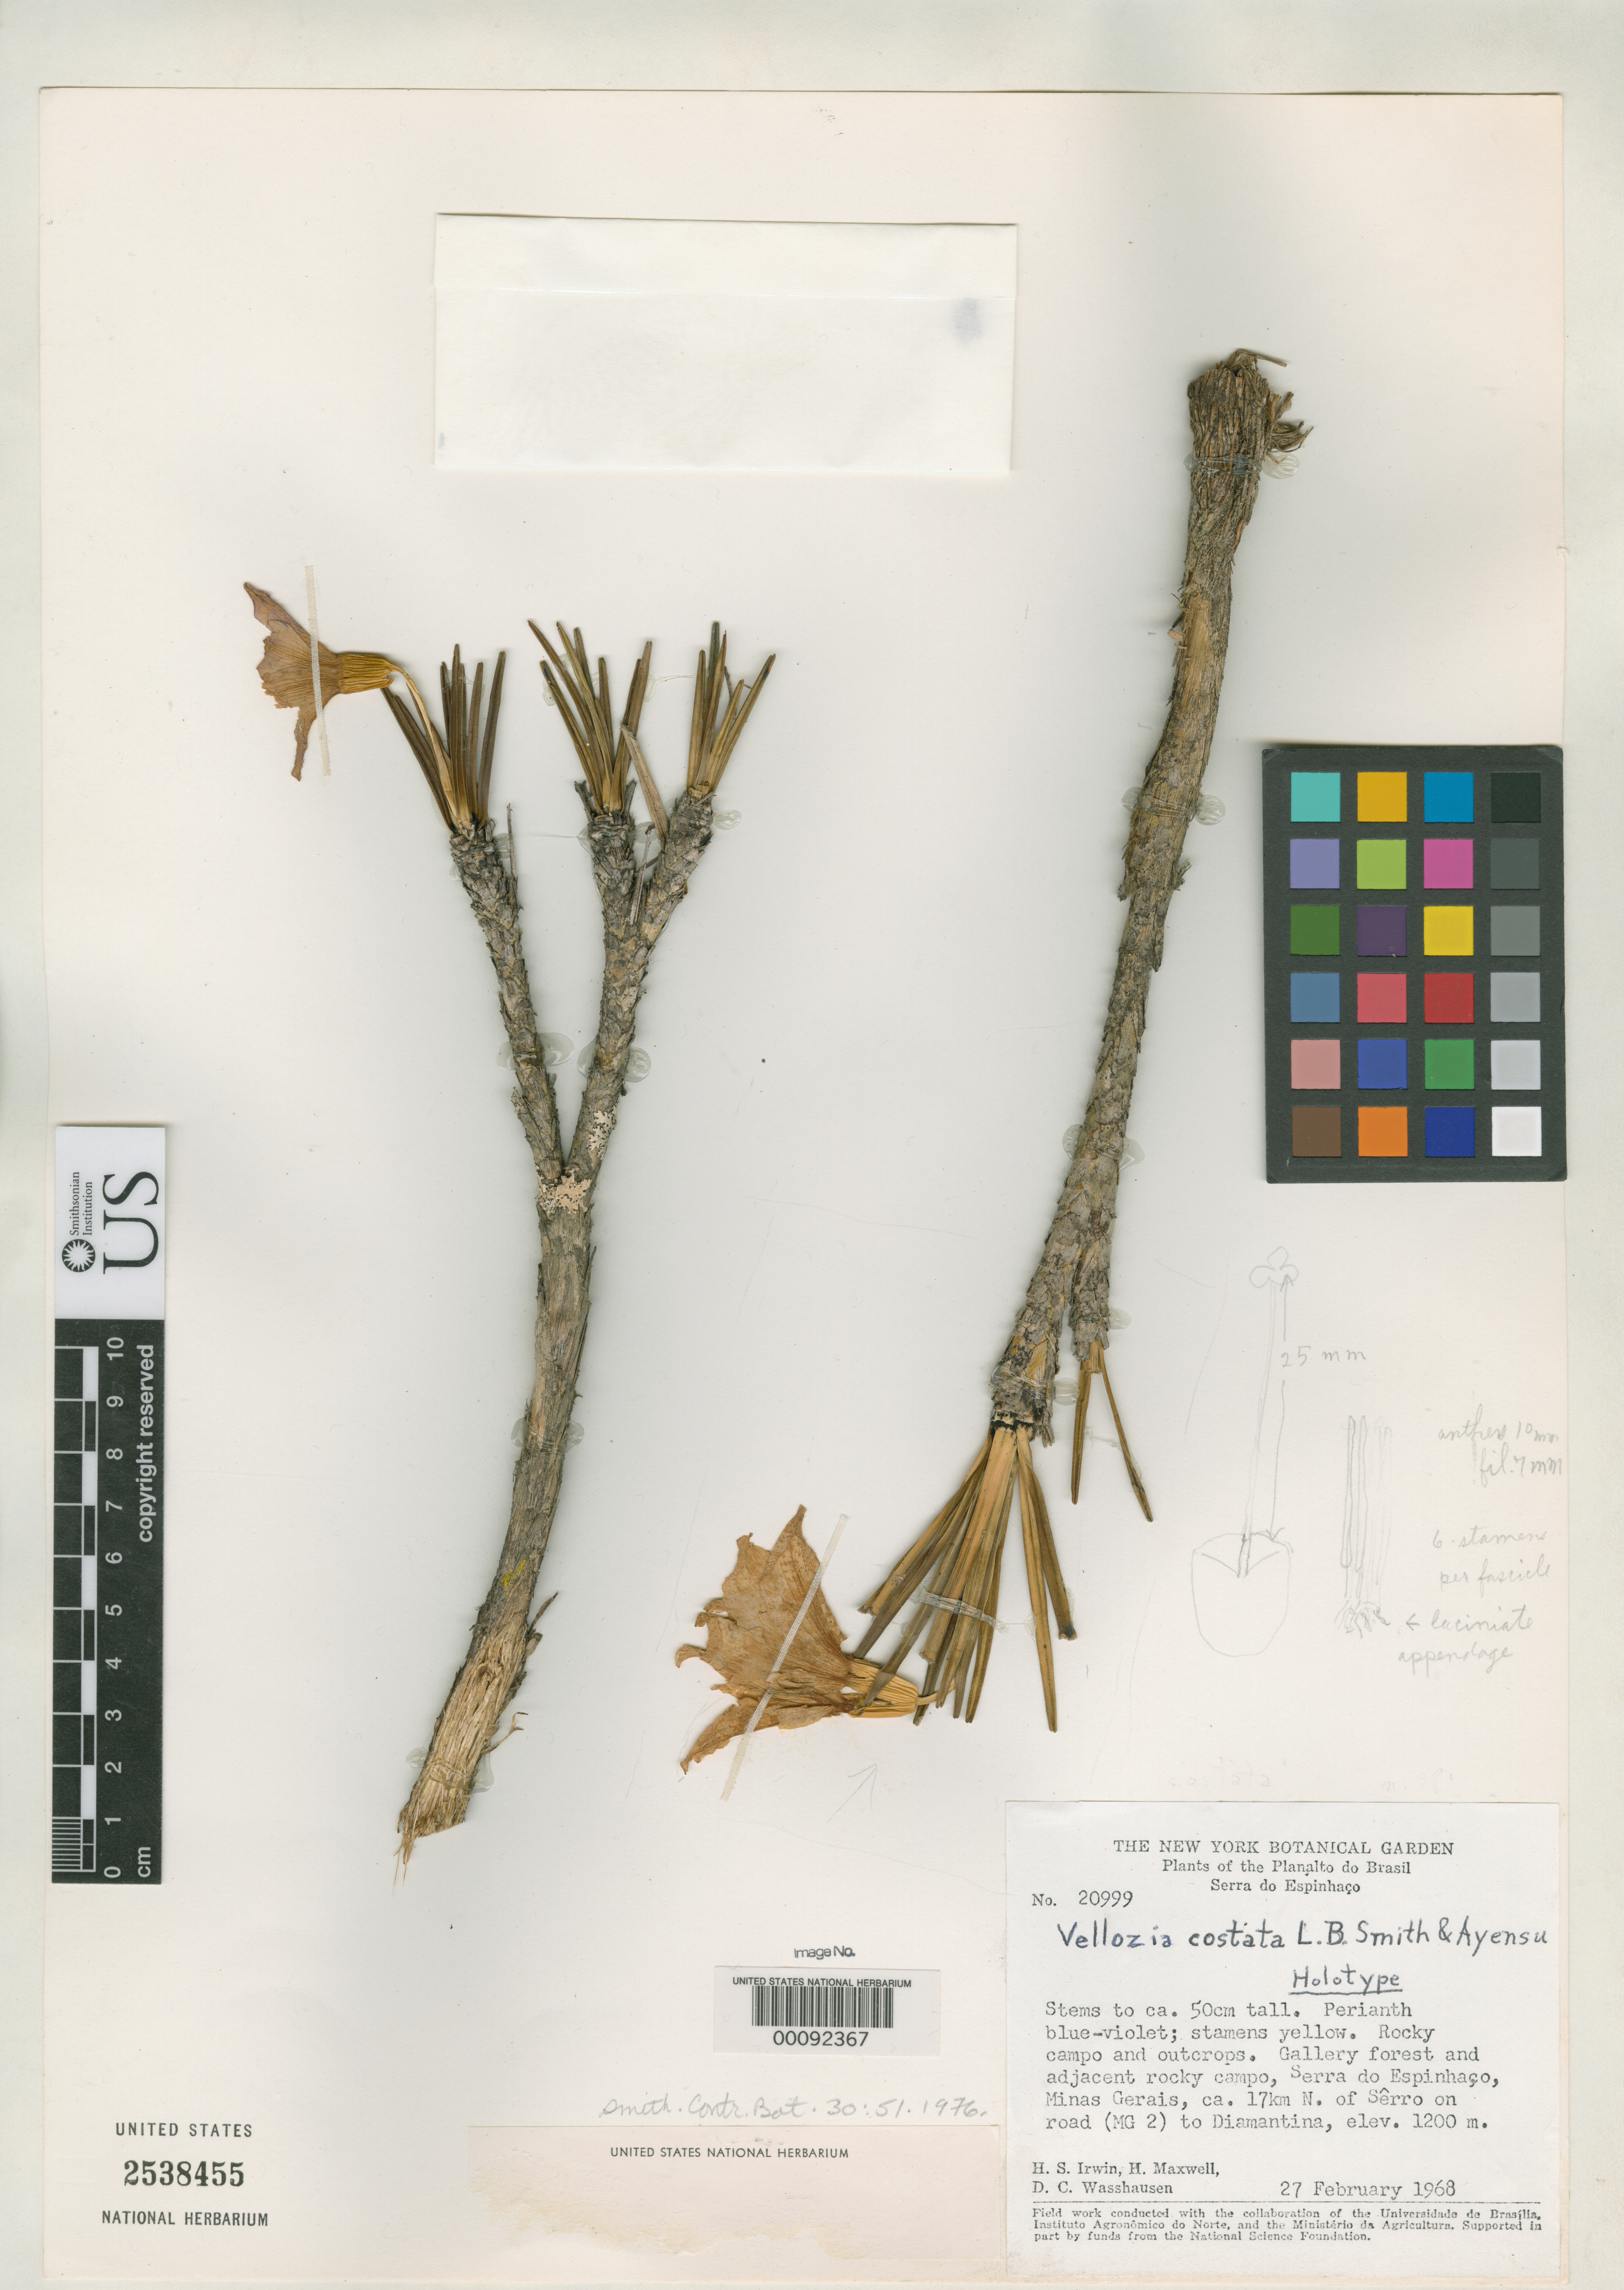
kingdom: Plantae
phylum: Tracheophyta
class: Liliopsida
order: Pandanales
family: Velloziaceae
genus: Vellozia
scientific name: Vellozia costata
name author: L.B. Sm. & Ayensu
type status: Holotype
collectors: H. Irwin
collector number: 20999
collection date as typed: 27 Feb 1968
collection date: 1968-02-27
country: Brazil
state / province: Minas Gerais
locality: Serro do Espinhaco,on road to Diamantina.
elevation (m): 1200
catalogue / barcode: US 2538455